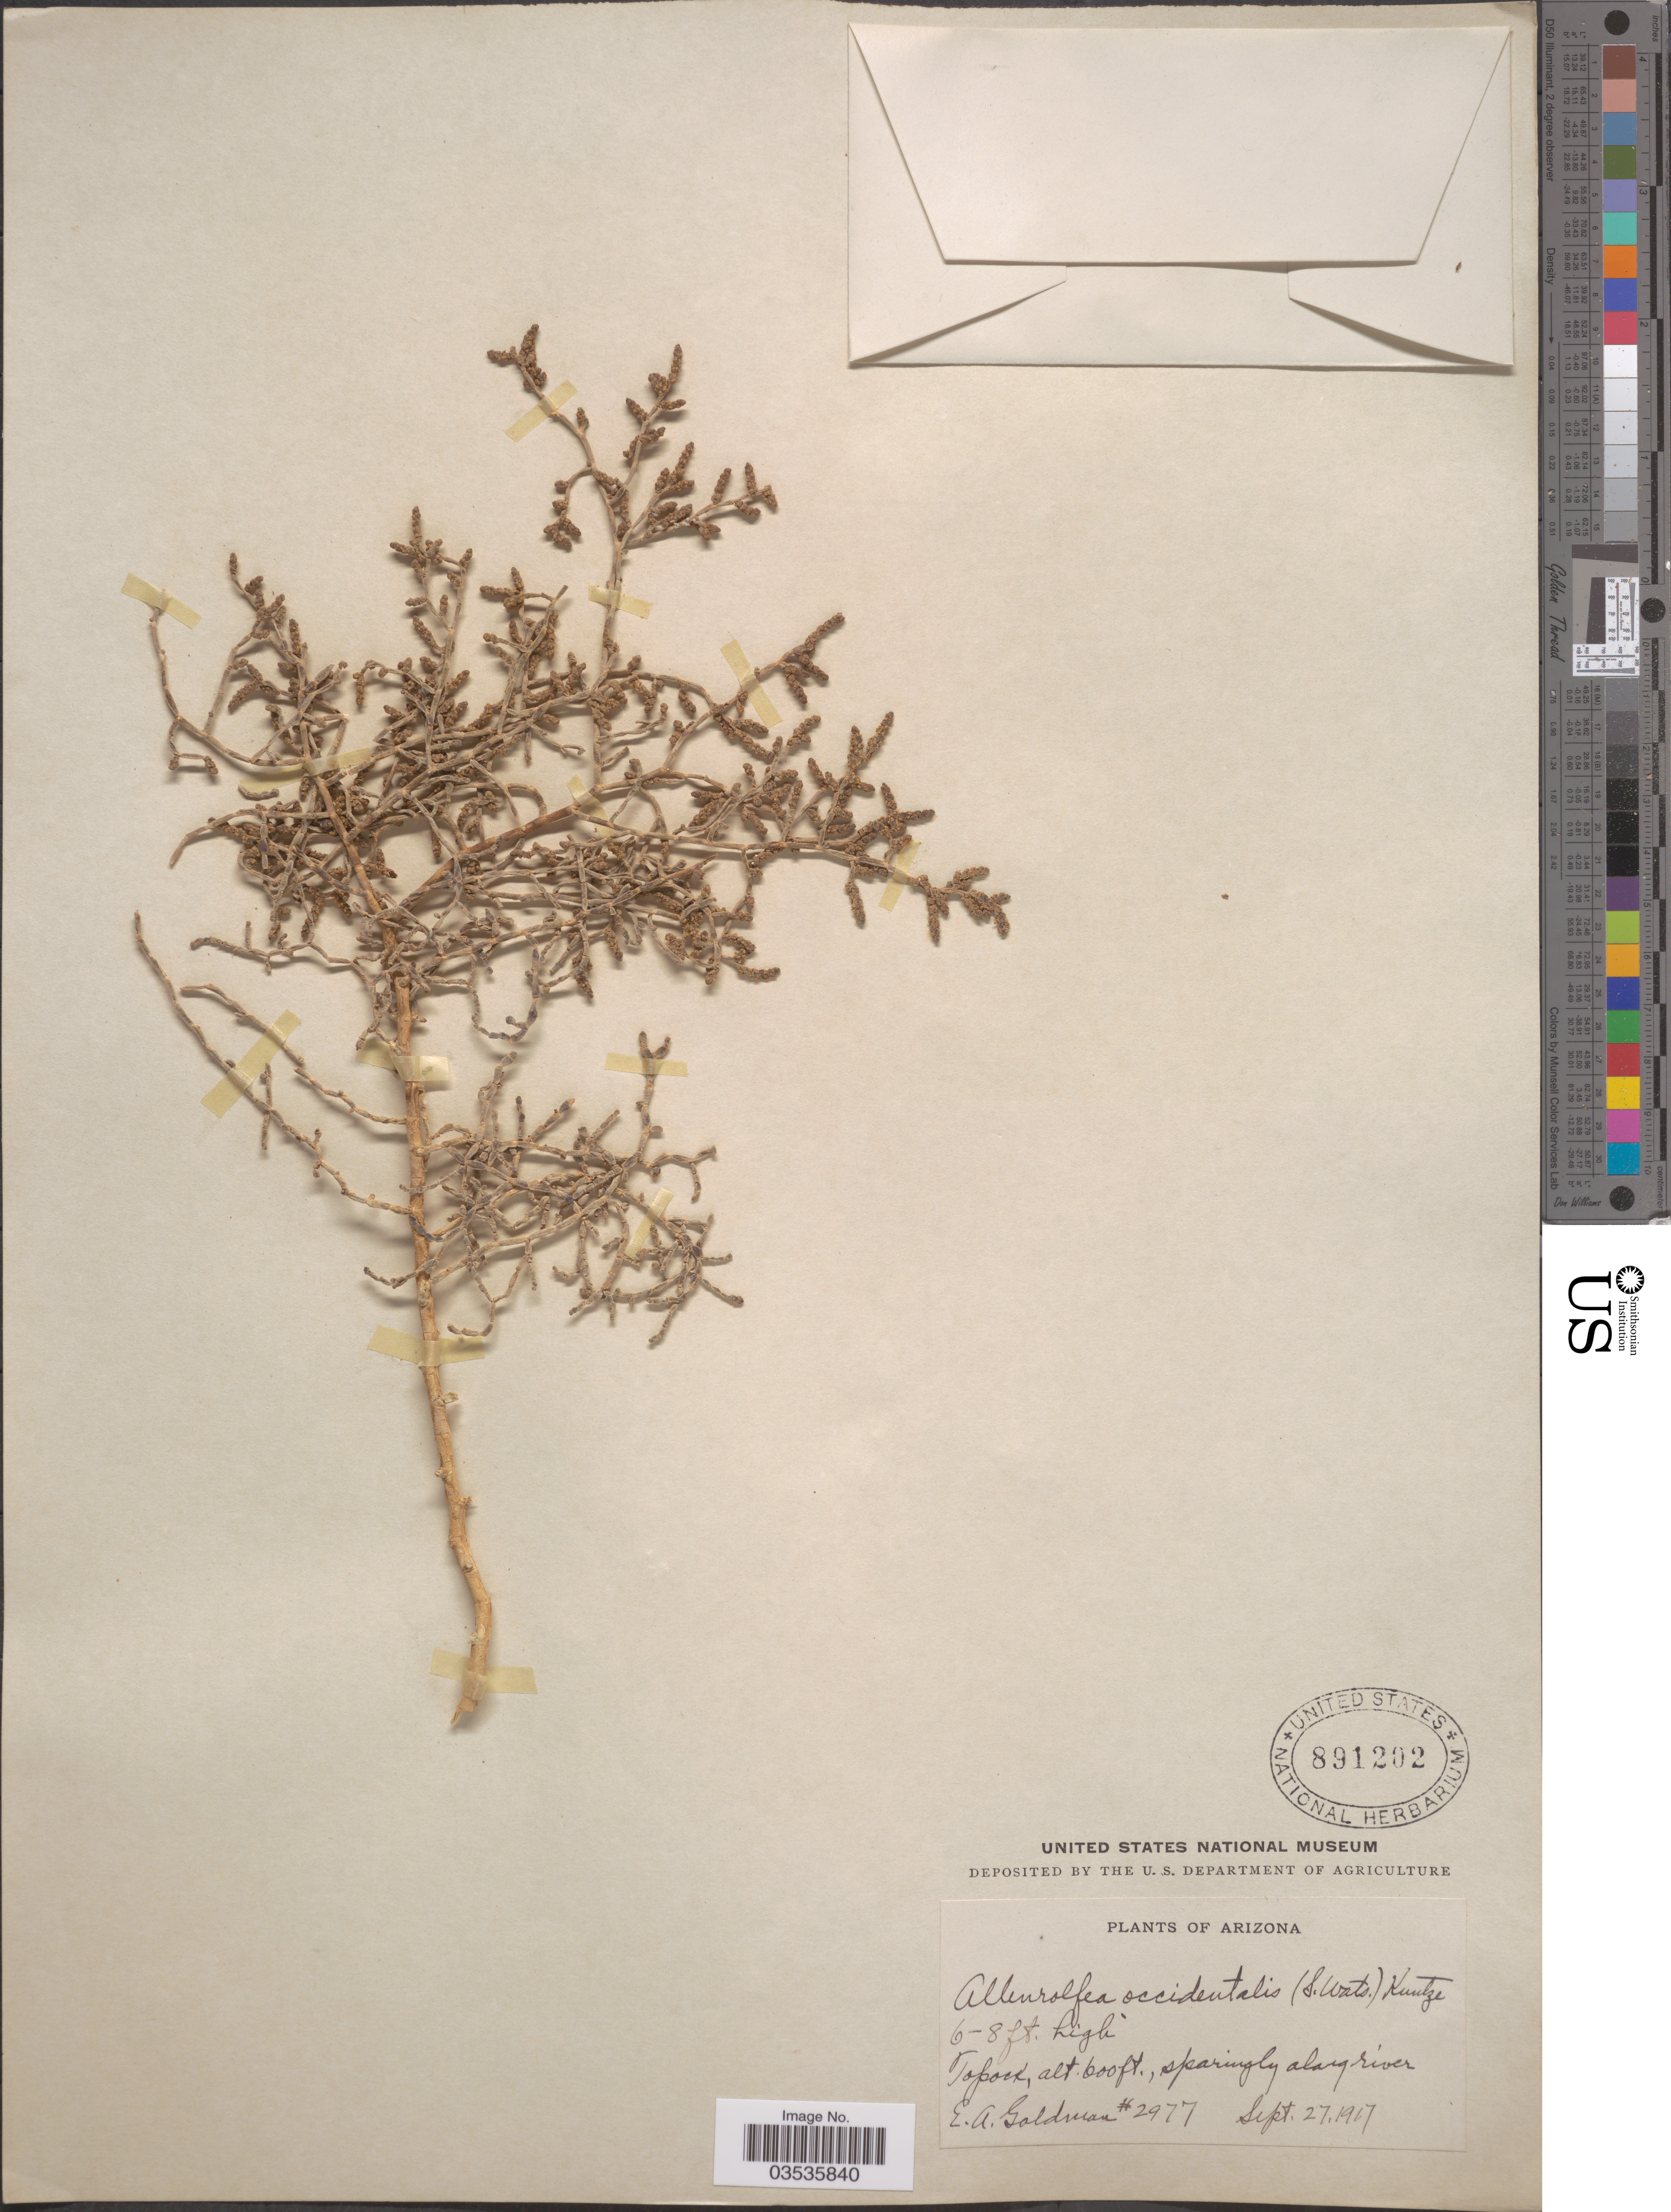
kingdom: Plantae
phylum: Tracheophyta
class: Magnoliopsida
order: Caryophyllales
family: Amaranthaceae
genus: Allenrolfea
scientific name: Allenrolfea occidentalis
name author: (S. Watson) Kuntze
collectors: E. A. Goldman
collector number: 2977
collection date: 1917-09-27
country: United States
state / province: Arizona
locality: Topock.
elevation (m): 183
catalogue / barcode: US 891202